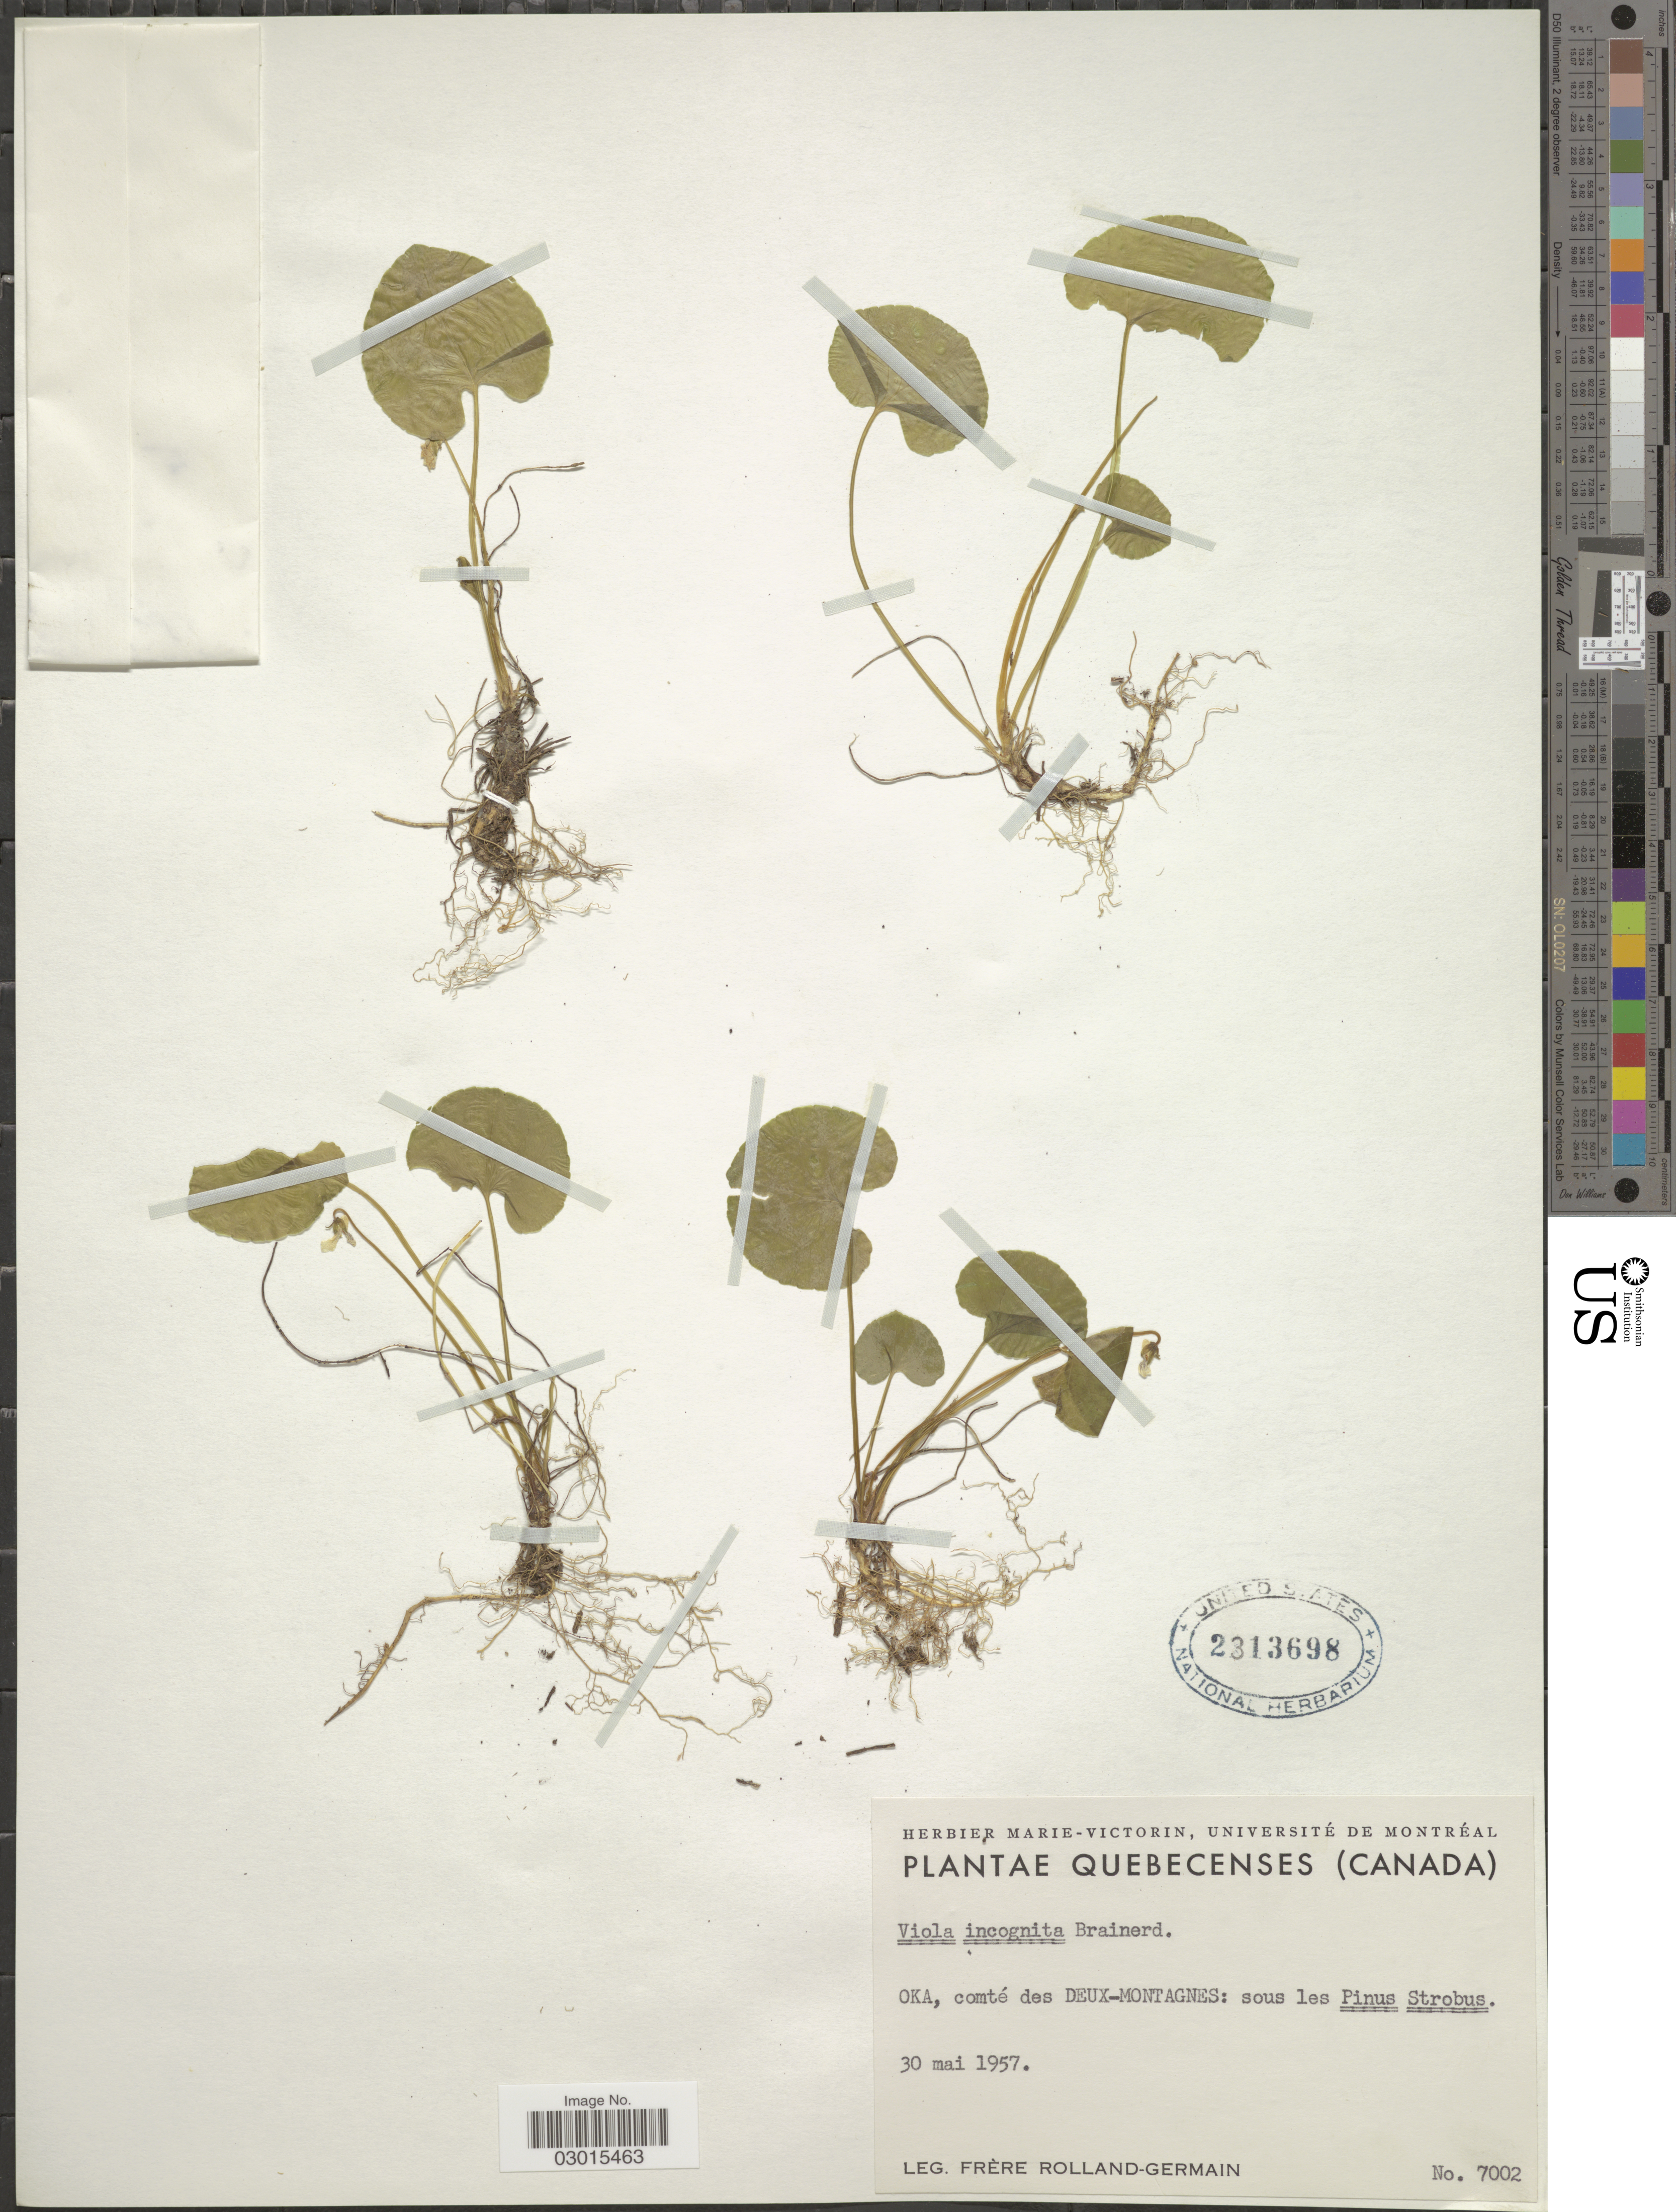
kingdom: Plantae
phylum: Tracheophyta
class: Magnoliopsida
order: Malpighiales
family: Violaceae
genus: Viola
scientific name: Viola incognita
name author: Brainerd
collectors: Rolland-Germain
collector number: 7002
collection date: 1957-05-30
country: Canada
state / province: Quebec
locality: Oka, comté des Deux-Montagnes.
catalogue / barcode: US 2313698